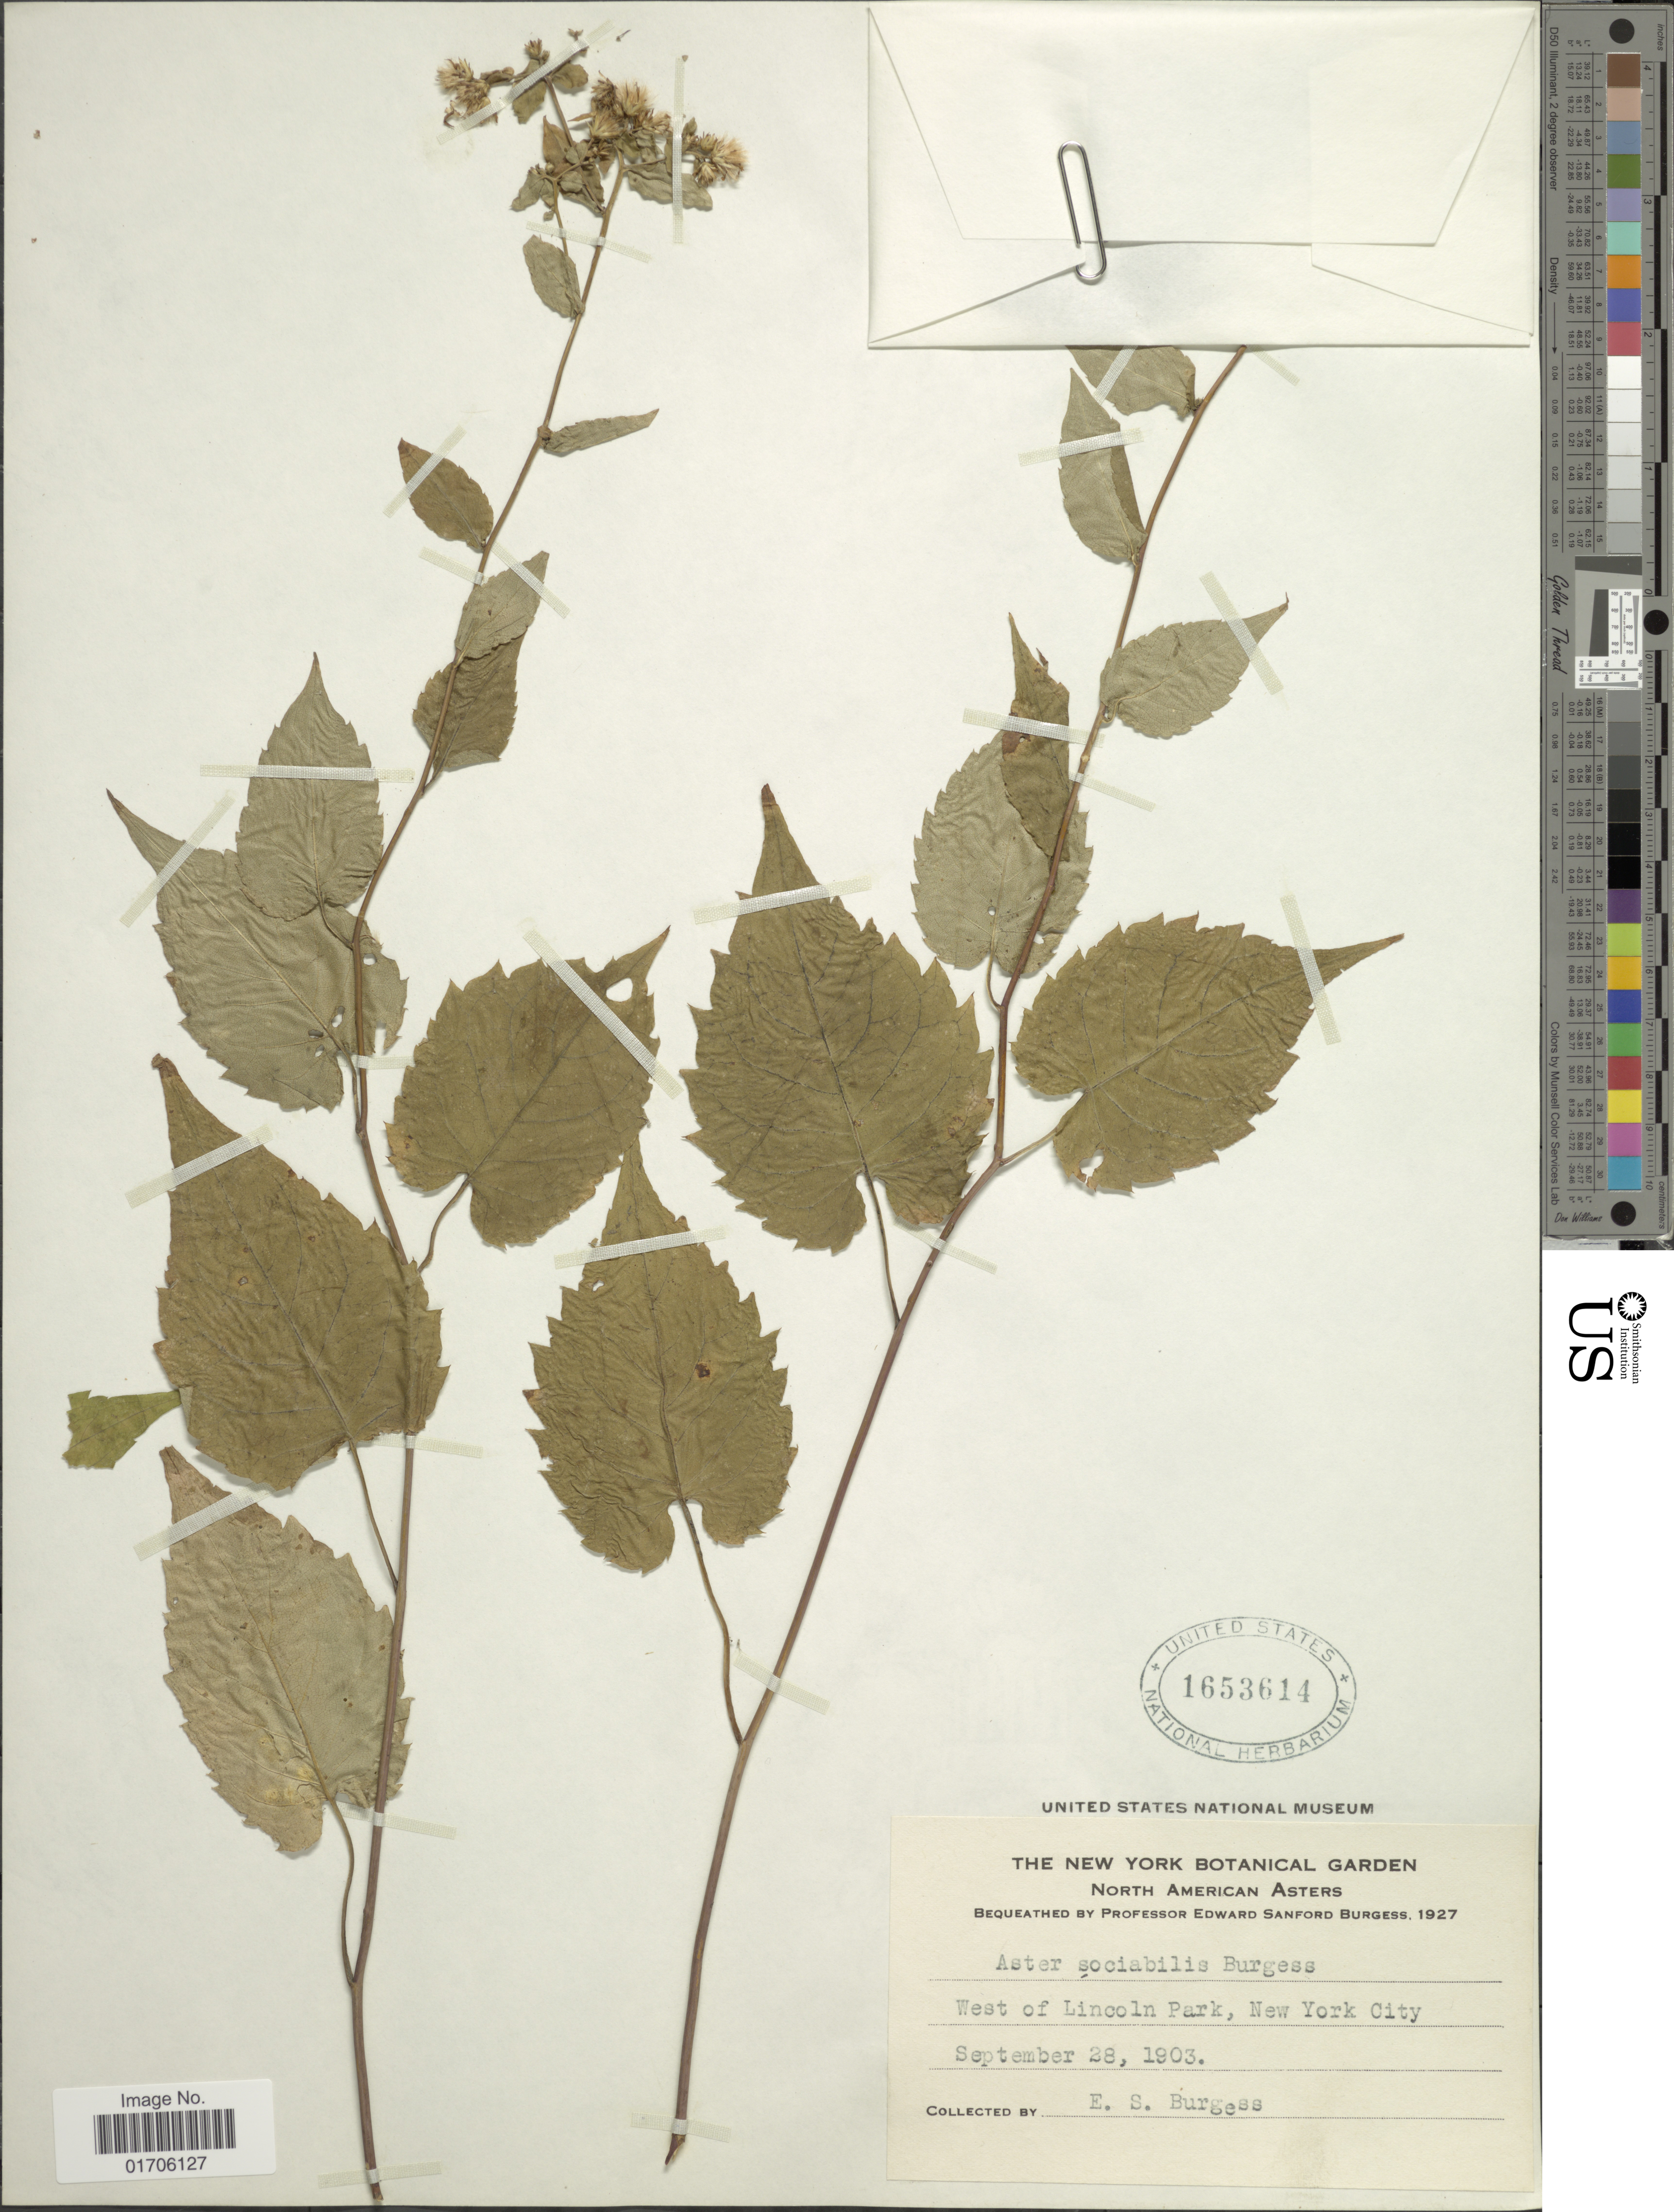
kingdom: Plantae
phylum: Tracheophyta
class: Magnoliopsida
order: Asterales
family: Asteraceae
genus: Aster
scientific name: Aster sociabilis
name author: E.S. Burgess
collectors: E. Burgess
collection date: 1903-09-28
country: United States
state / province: New York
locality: West of Lincoln Park, New York City.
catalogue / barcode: US 1653614